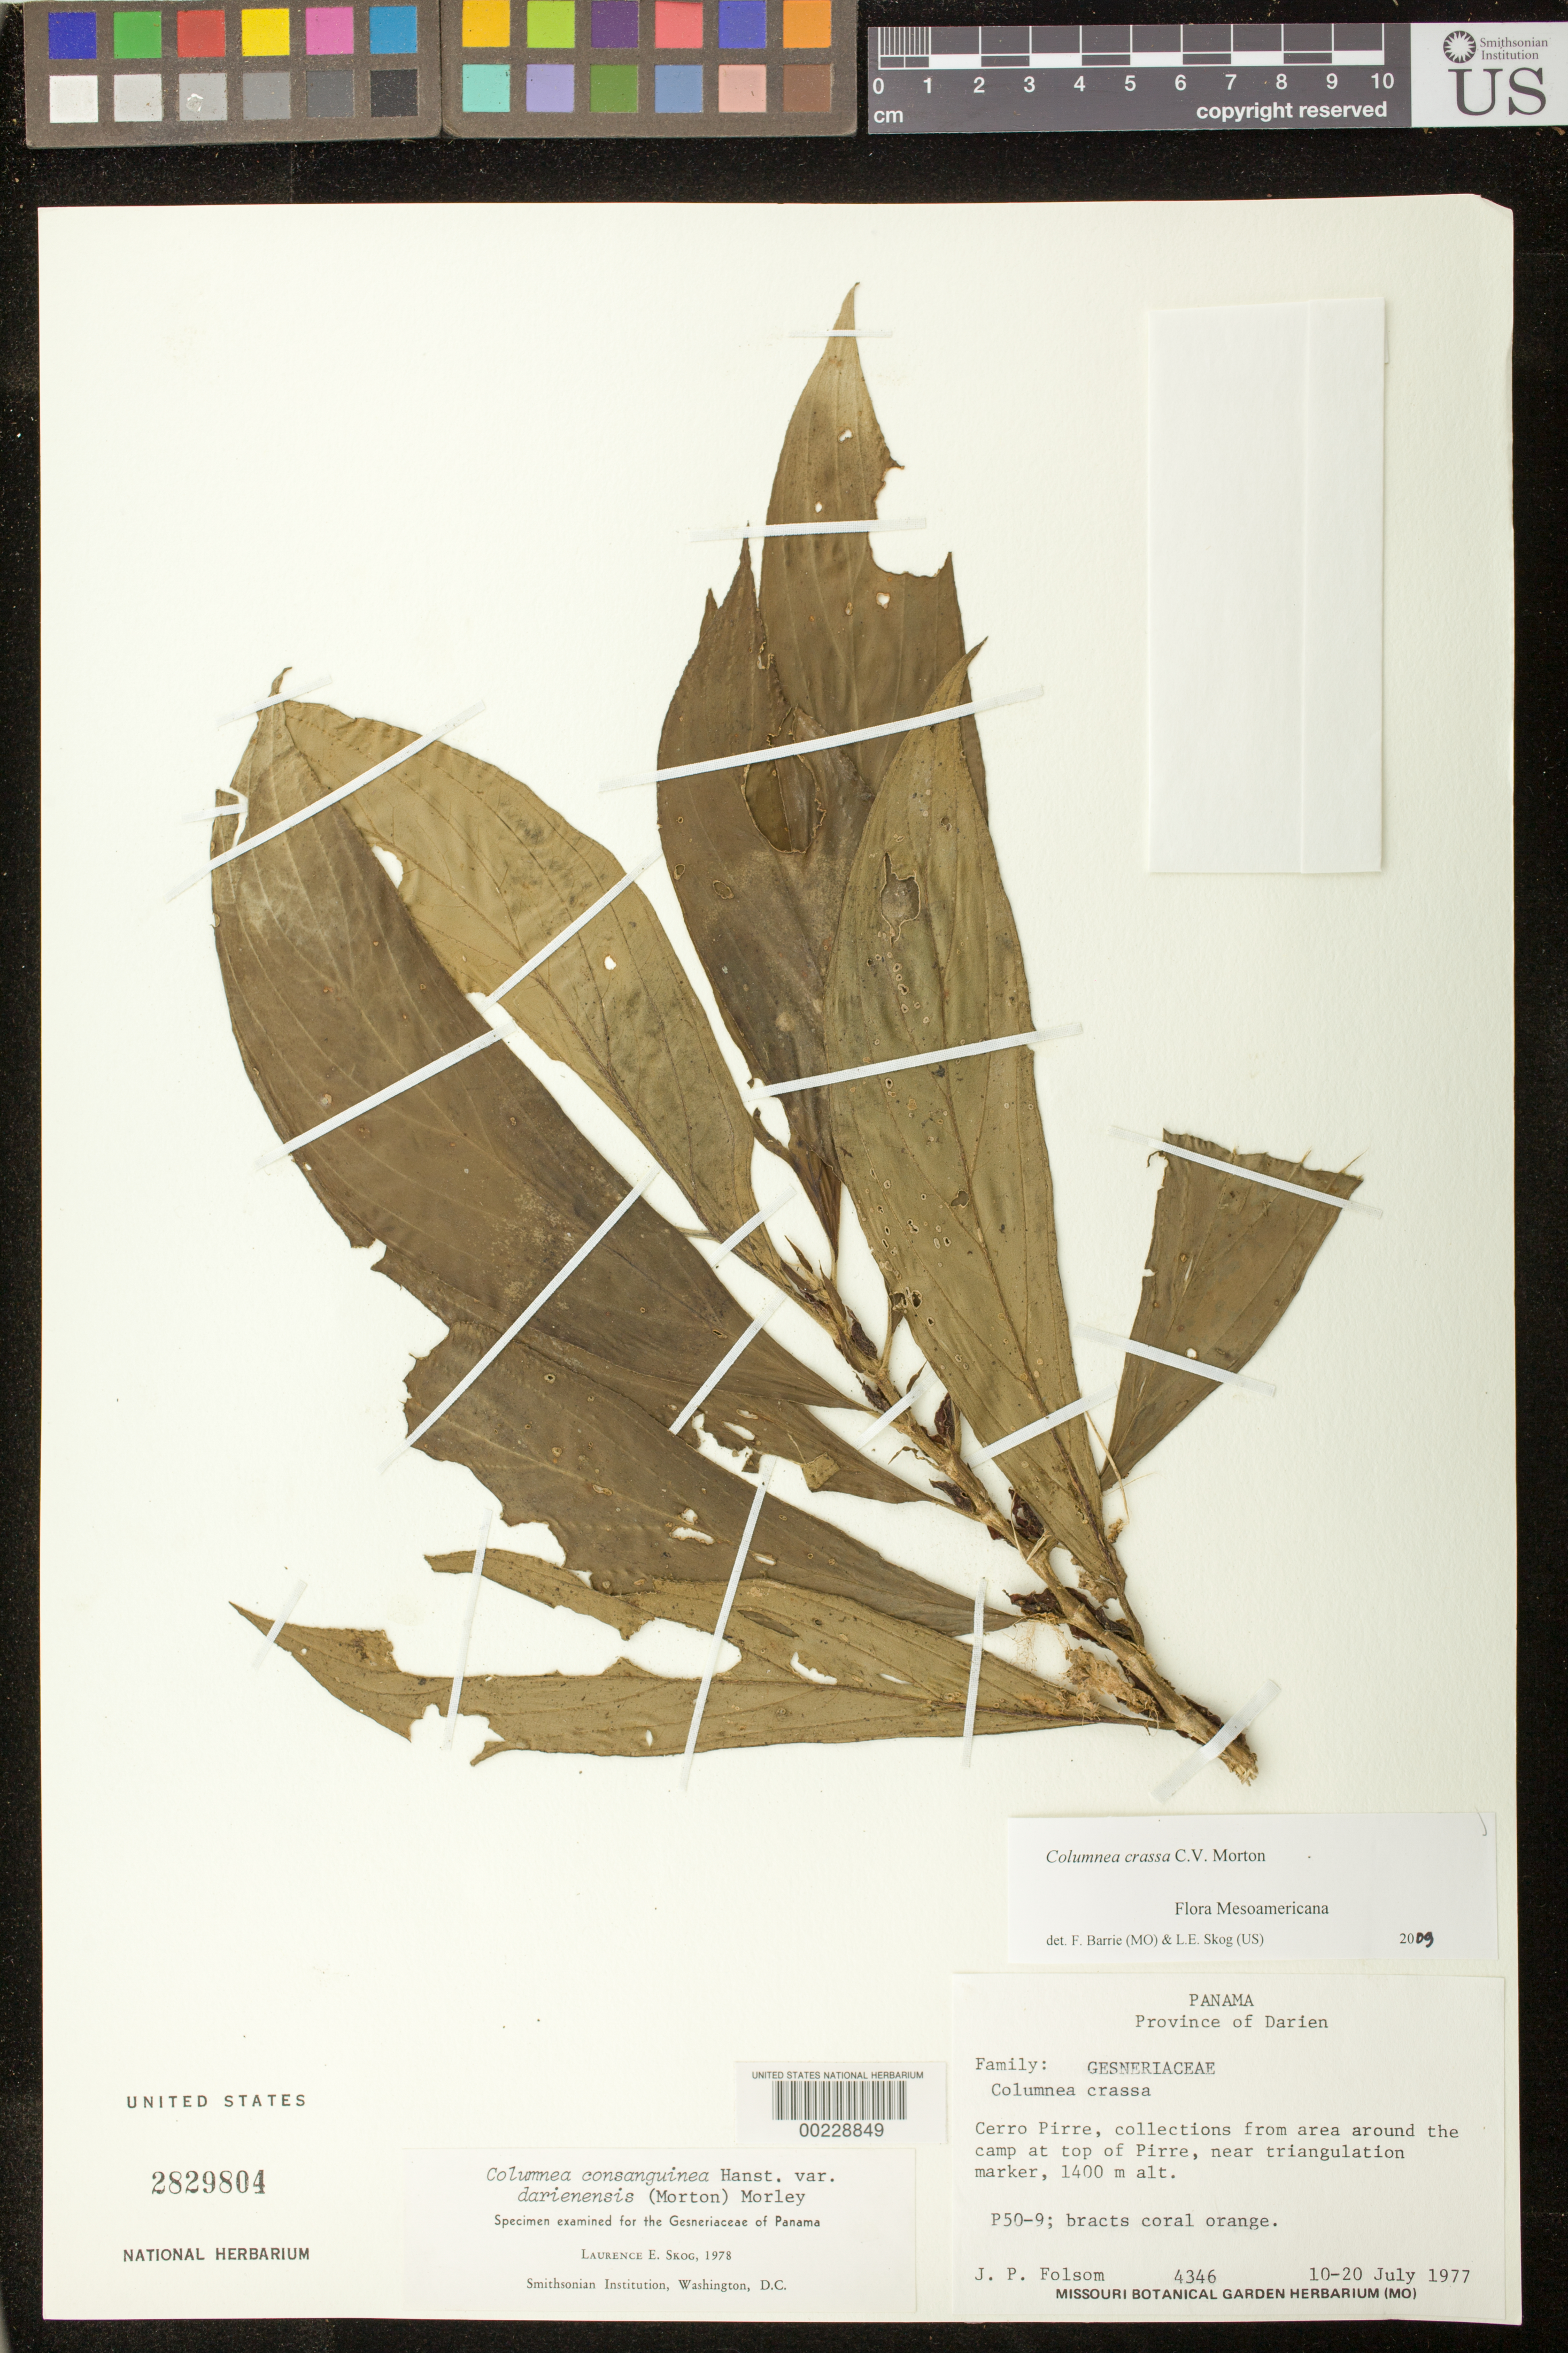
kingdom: Plantae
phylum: Tracheophyta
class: Magnoliopsida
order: Lamiales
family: Gesneriaceae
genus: Columnea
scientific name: Columnea crassa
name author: C.V. Morton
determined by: Barrie, F. R.; Skog, Laurence E.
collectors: J. P. Folsom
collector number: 4346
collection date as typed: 10-20 Jul 1977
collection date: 1977-07-10/1977-07-20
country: Panama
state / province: Darién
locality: Cerro Pirre, collections from area around the camp at top of Pirre, near triangulation marker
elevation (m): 1400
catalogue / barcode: US 2829804